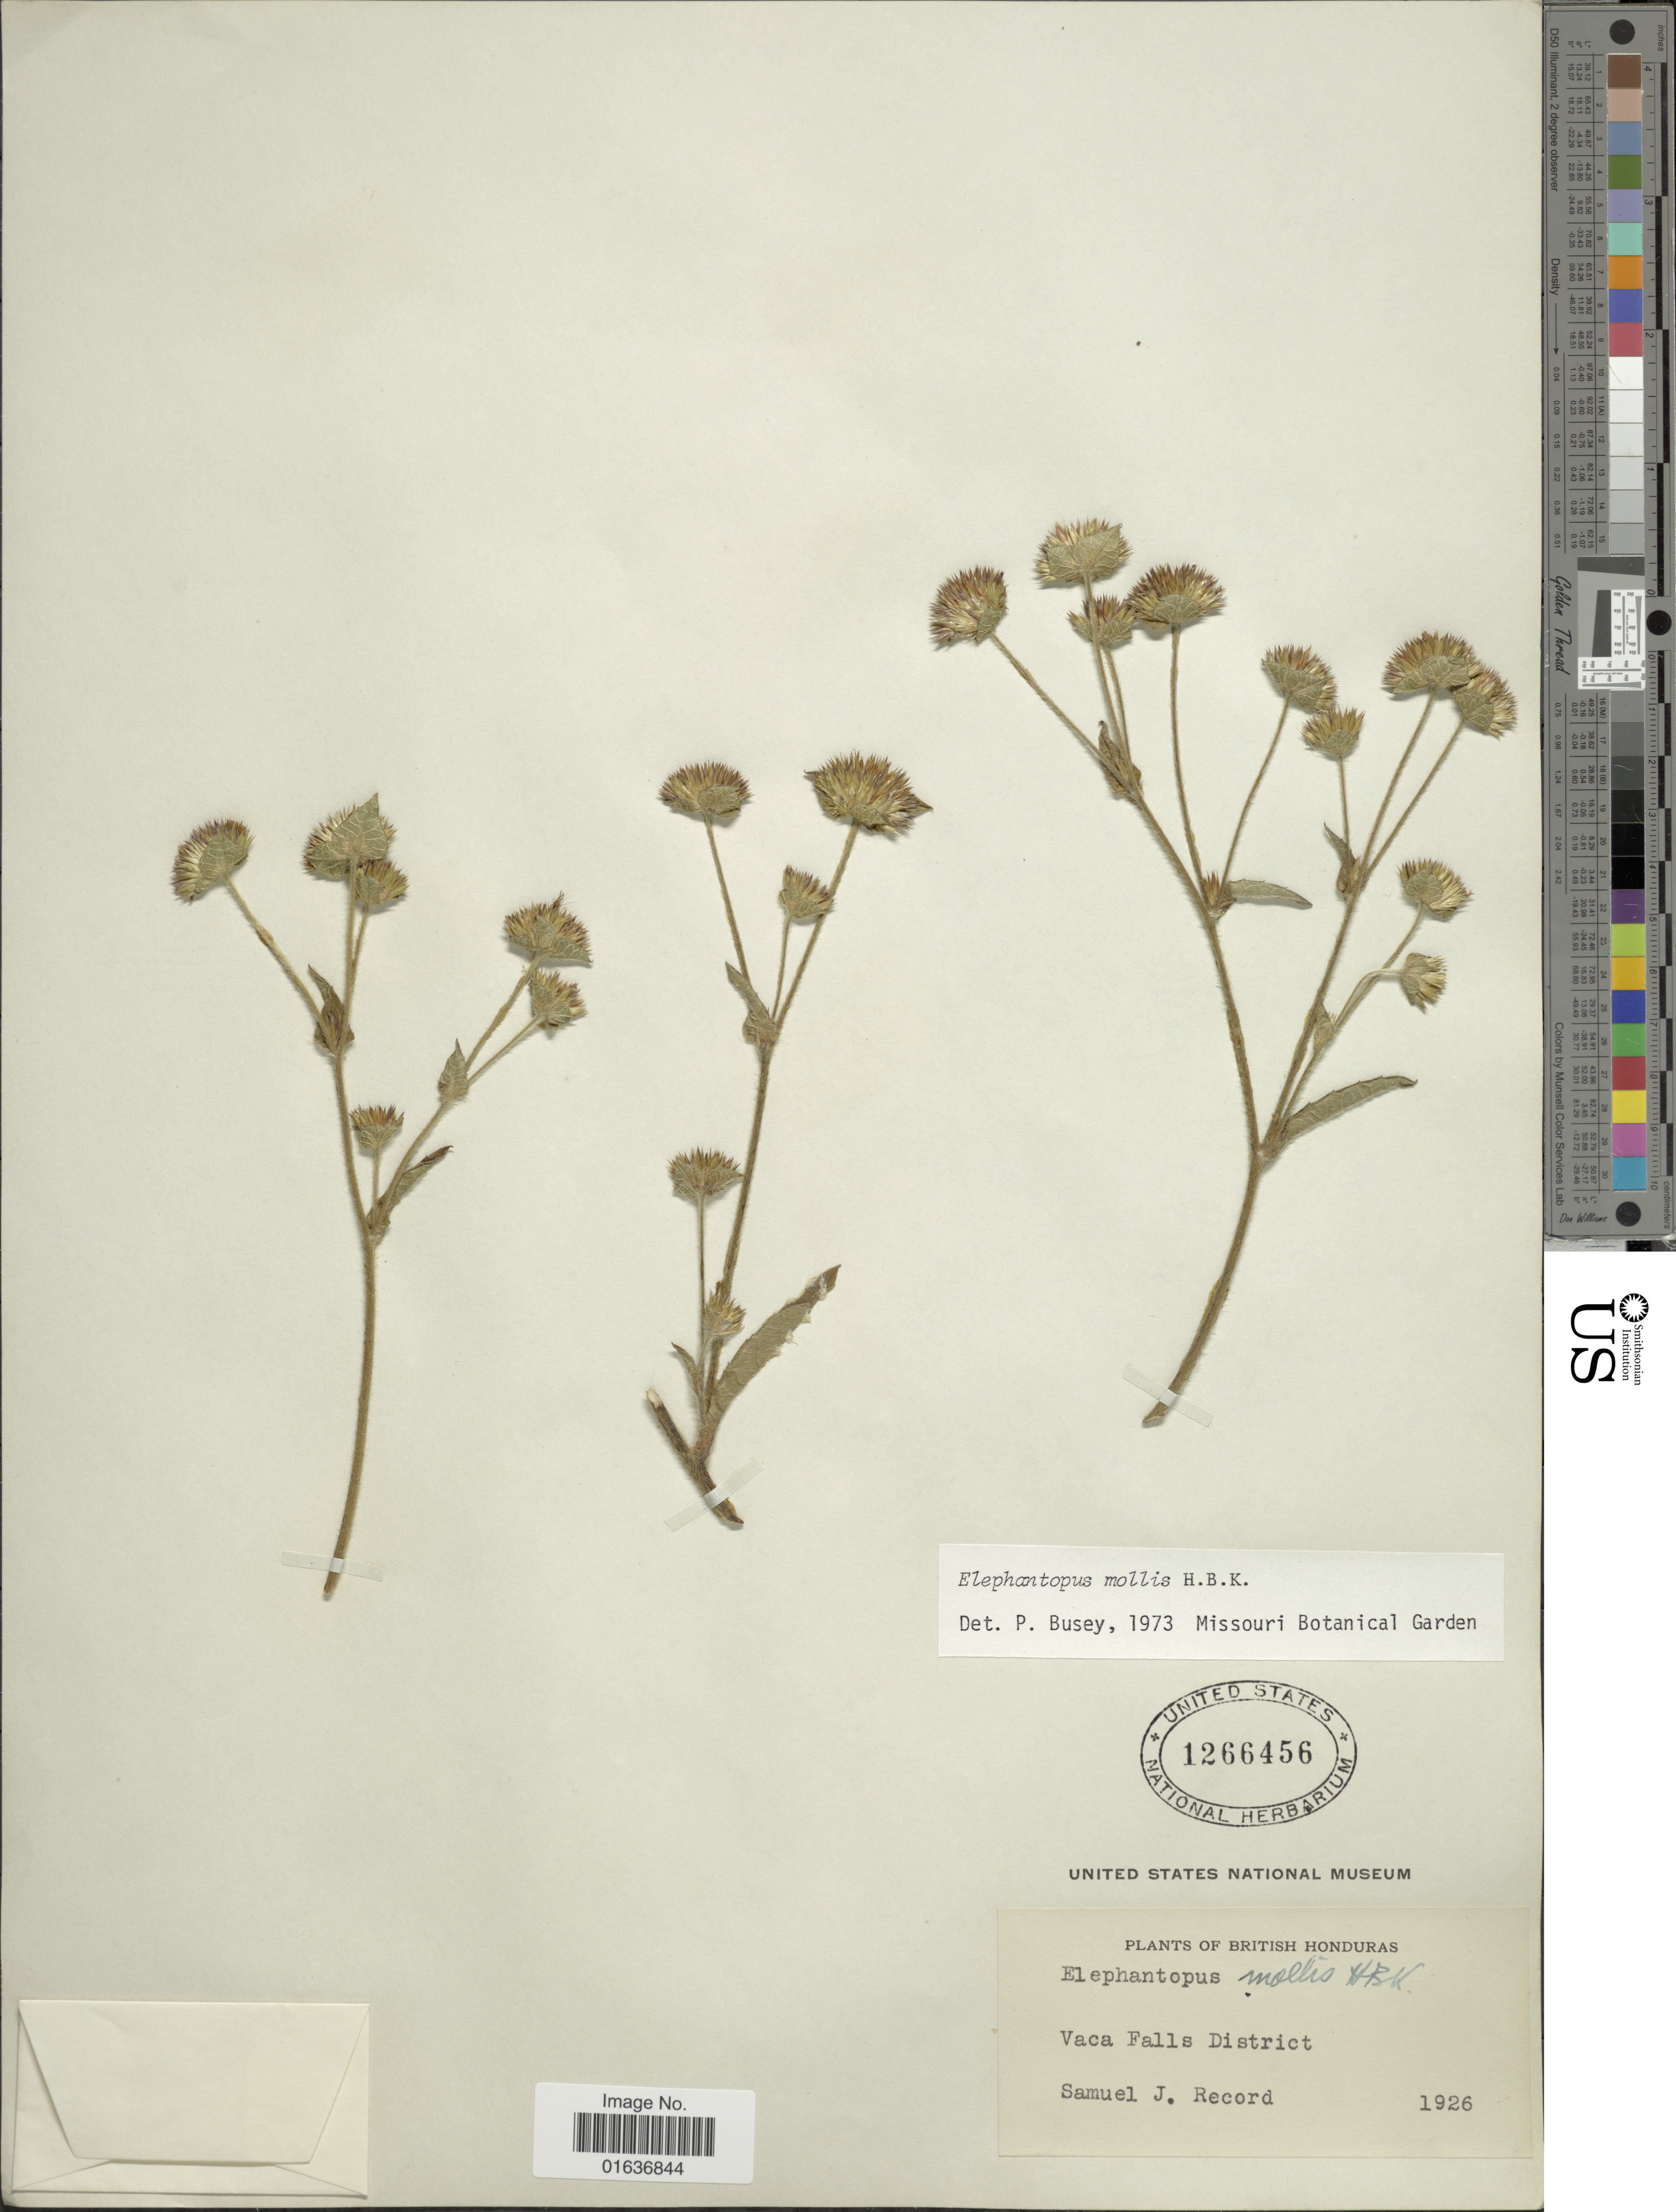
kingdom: Plantae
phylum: Tracheophyta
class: Magnoliopsida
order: Asterales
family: Asteraceae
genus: Elephantopus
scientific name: Elephantopus mollis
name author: Kunth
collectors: S. J. Record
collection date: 1926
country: Belize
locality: British Honduras, Vaca Falls District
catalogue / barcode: US 1266456